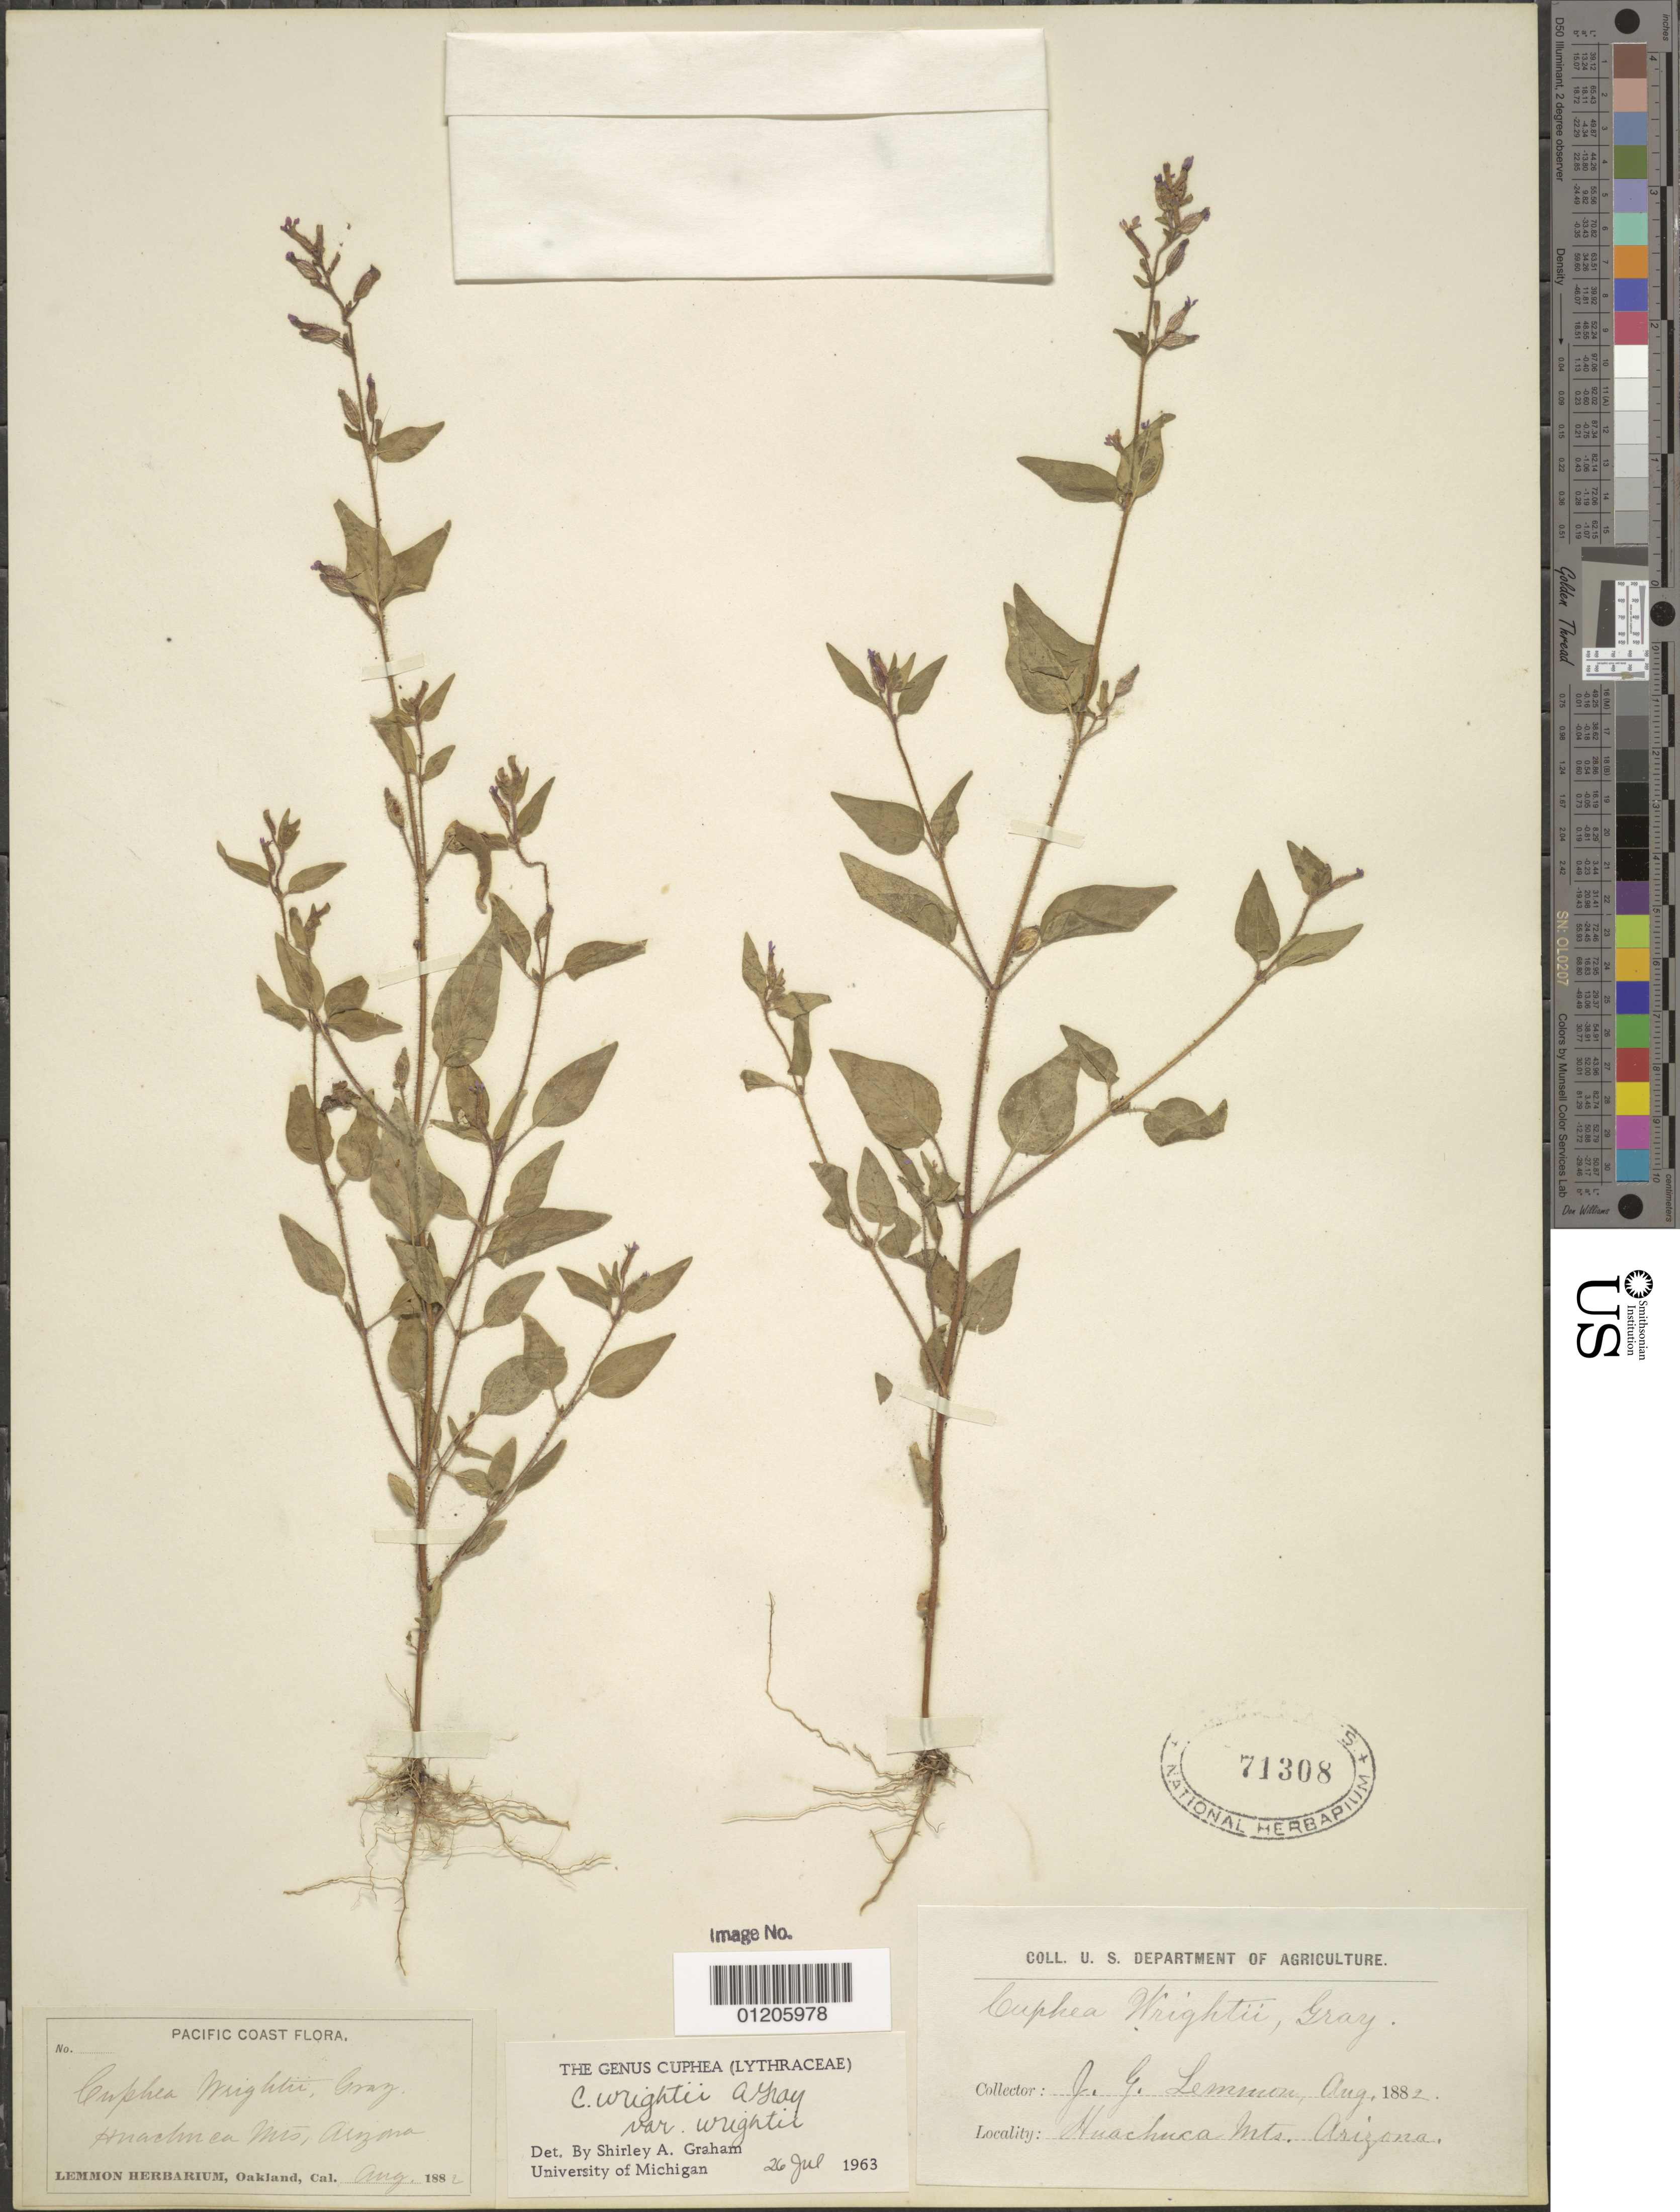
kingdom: Plantae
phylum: Tracheophyta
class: Magnoliopsida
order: Myrtales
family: Lythraceae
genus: Cuphea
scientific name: Cuphea wrightii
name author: A. Gray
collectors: J. Lemmon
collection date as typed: Aug 1882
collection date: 1882-08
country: United States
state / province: Arizona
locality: Huachuca Mts., Arizona.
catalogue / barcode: US 71308